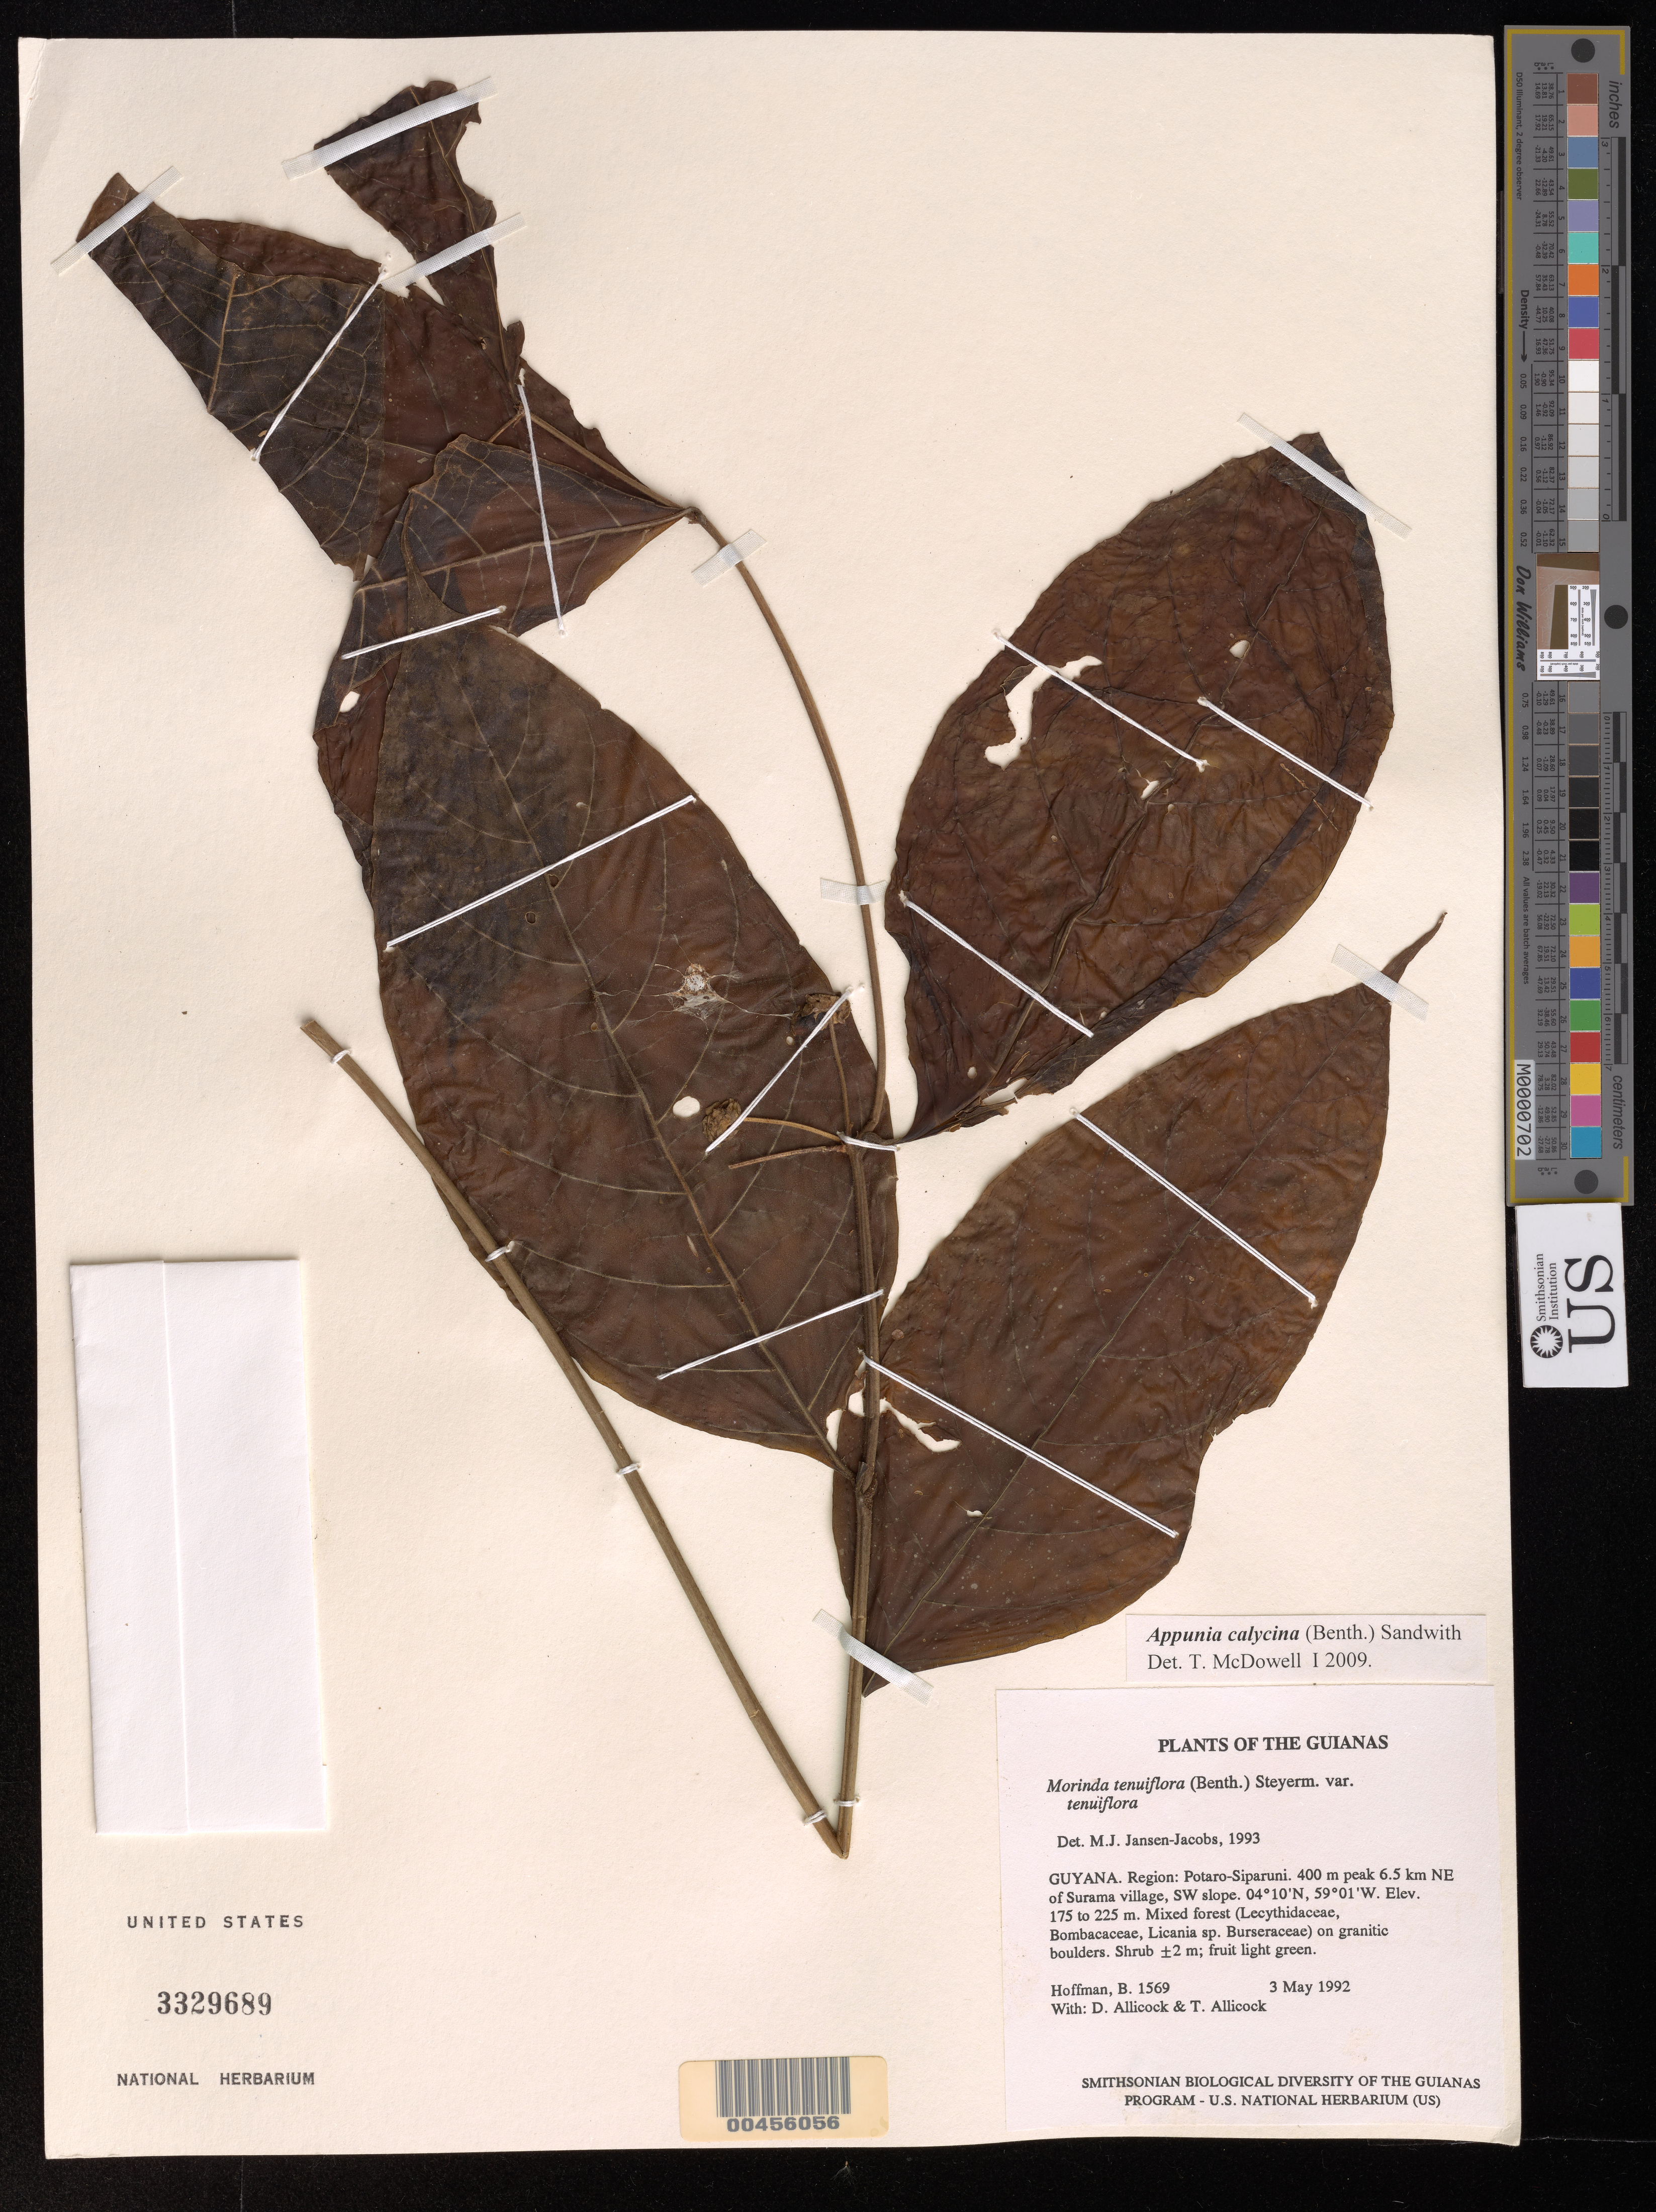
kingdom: Plantae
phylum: Tracheophyta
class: Magnoliopsida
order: Gentianales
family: Rubiaceae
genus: Appunia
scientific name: Appunia calycina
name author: (Benth.) Sandwith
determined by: McDowell, T.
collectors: B. Hoffman, D. Allicock & T. Allicock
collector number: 1569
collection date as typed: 3 May 1992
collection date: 1992-05-03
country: Guyana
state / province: Potaro-Siparuni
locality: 400 m peak 6.5 km NE of Surama village, SW slope. Iwokrama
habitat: Mixed forest (Lecythidaceae, Bombacaceae, Licania sp. Burseraceae) on granitic boulders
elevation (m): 175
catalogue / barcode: US 3329689